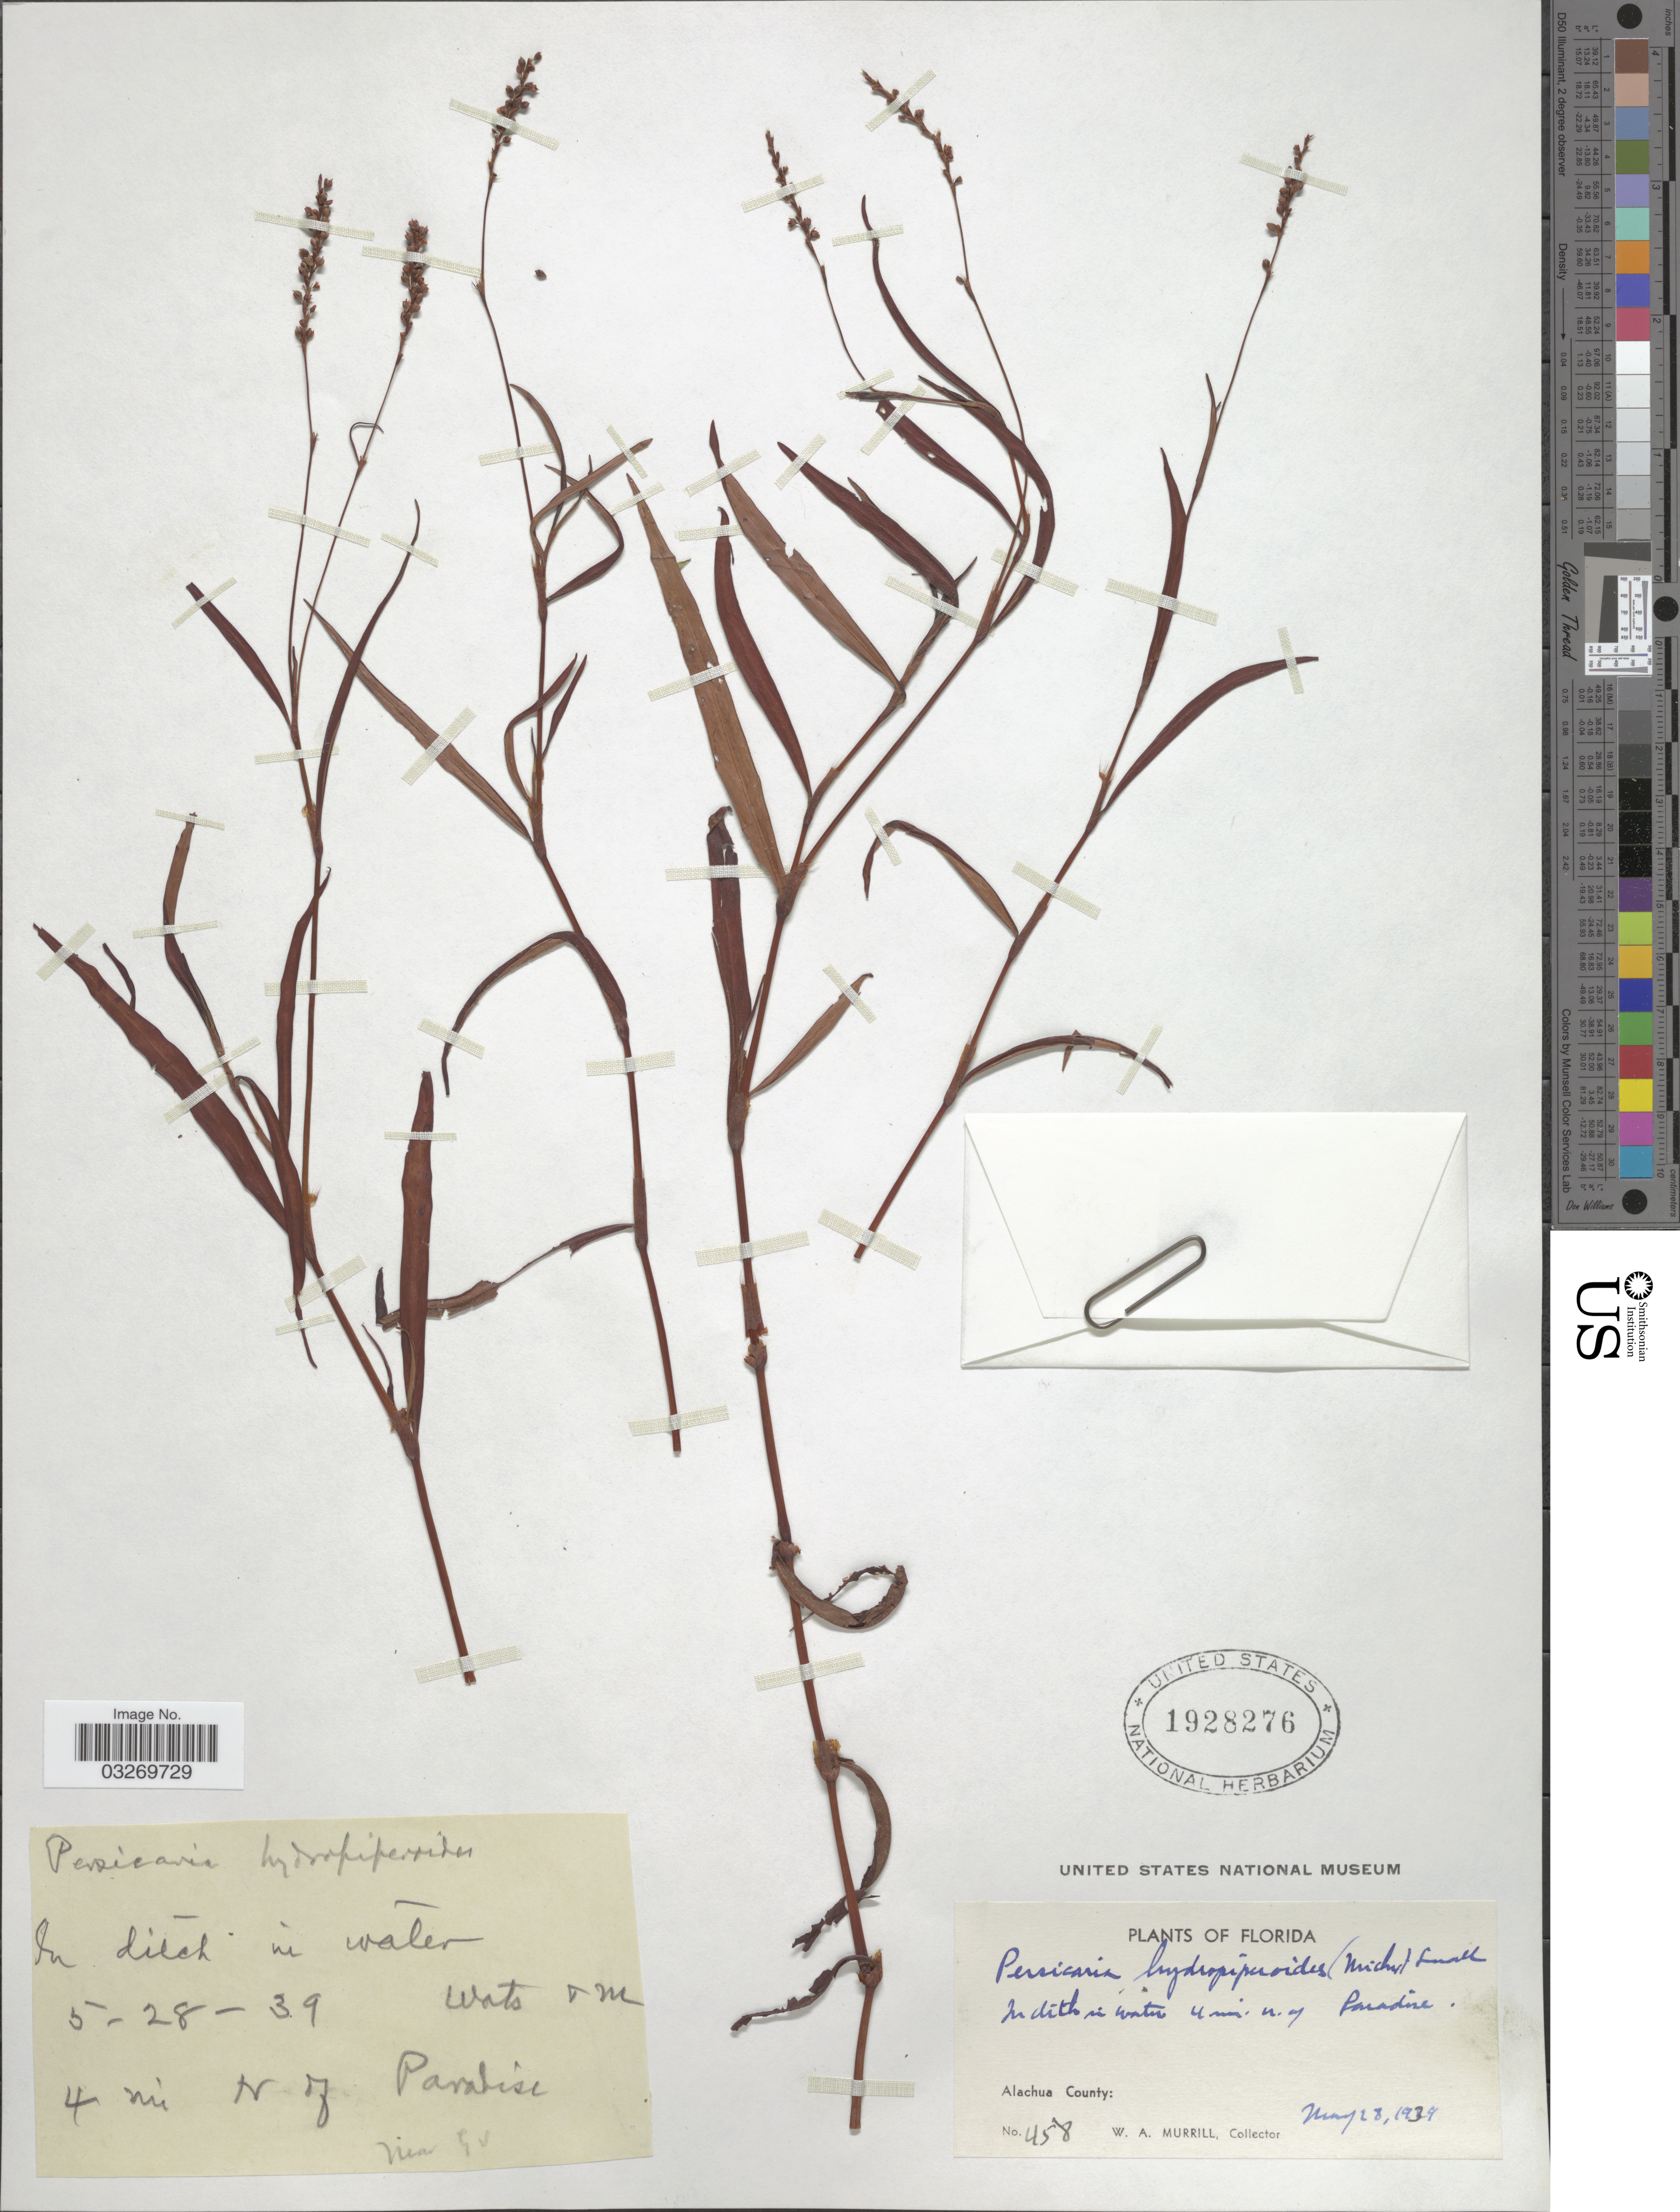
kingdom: Plantae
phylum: Tracheophyta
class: Magnoliopsida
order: Caryophyllales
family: Polygonaceae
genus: Persicaria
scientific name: Persicaria hydropiperoides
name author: (Michx.) Small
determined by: Atha, D. E.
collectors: W. A. Murrill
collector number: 458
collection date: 1939-05-28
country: United States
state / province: Florida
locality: In ditch in water 4 mi. n. of Paradise. Alachua County.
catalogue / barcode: US 1928276